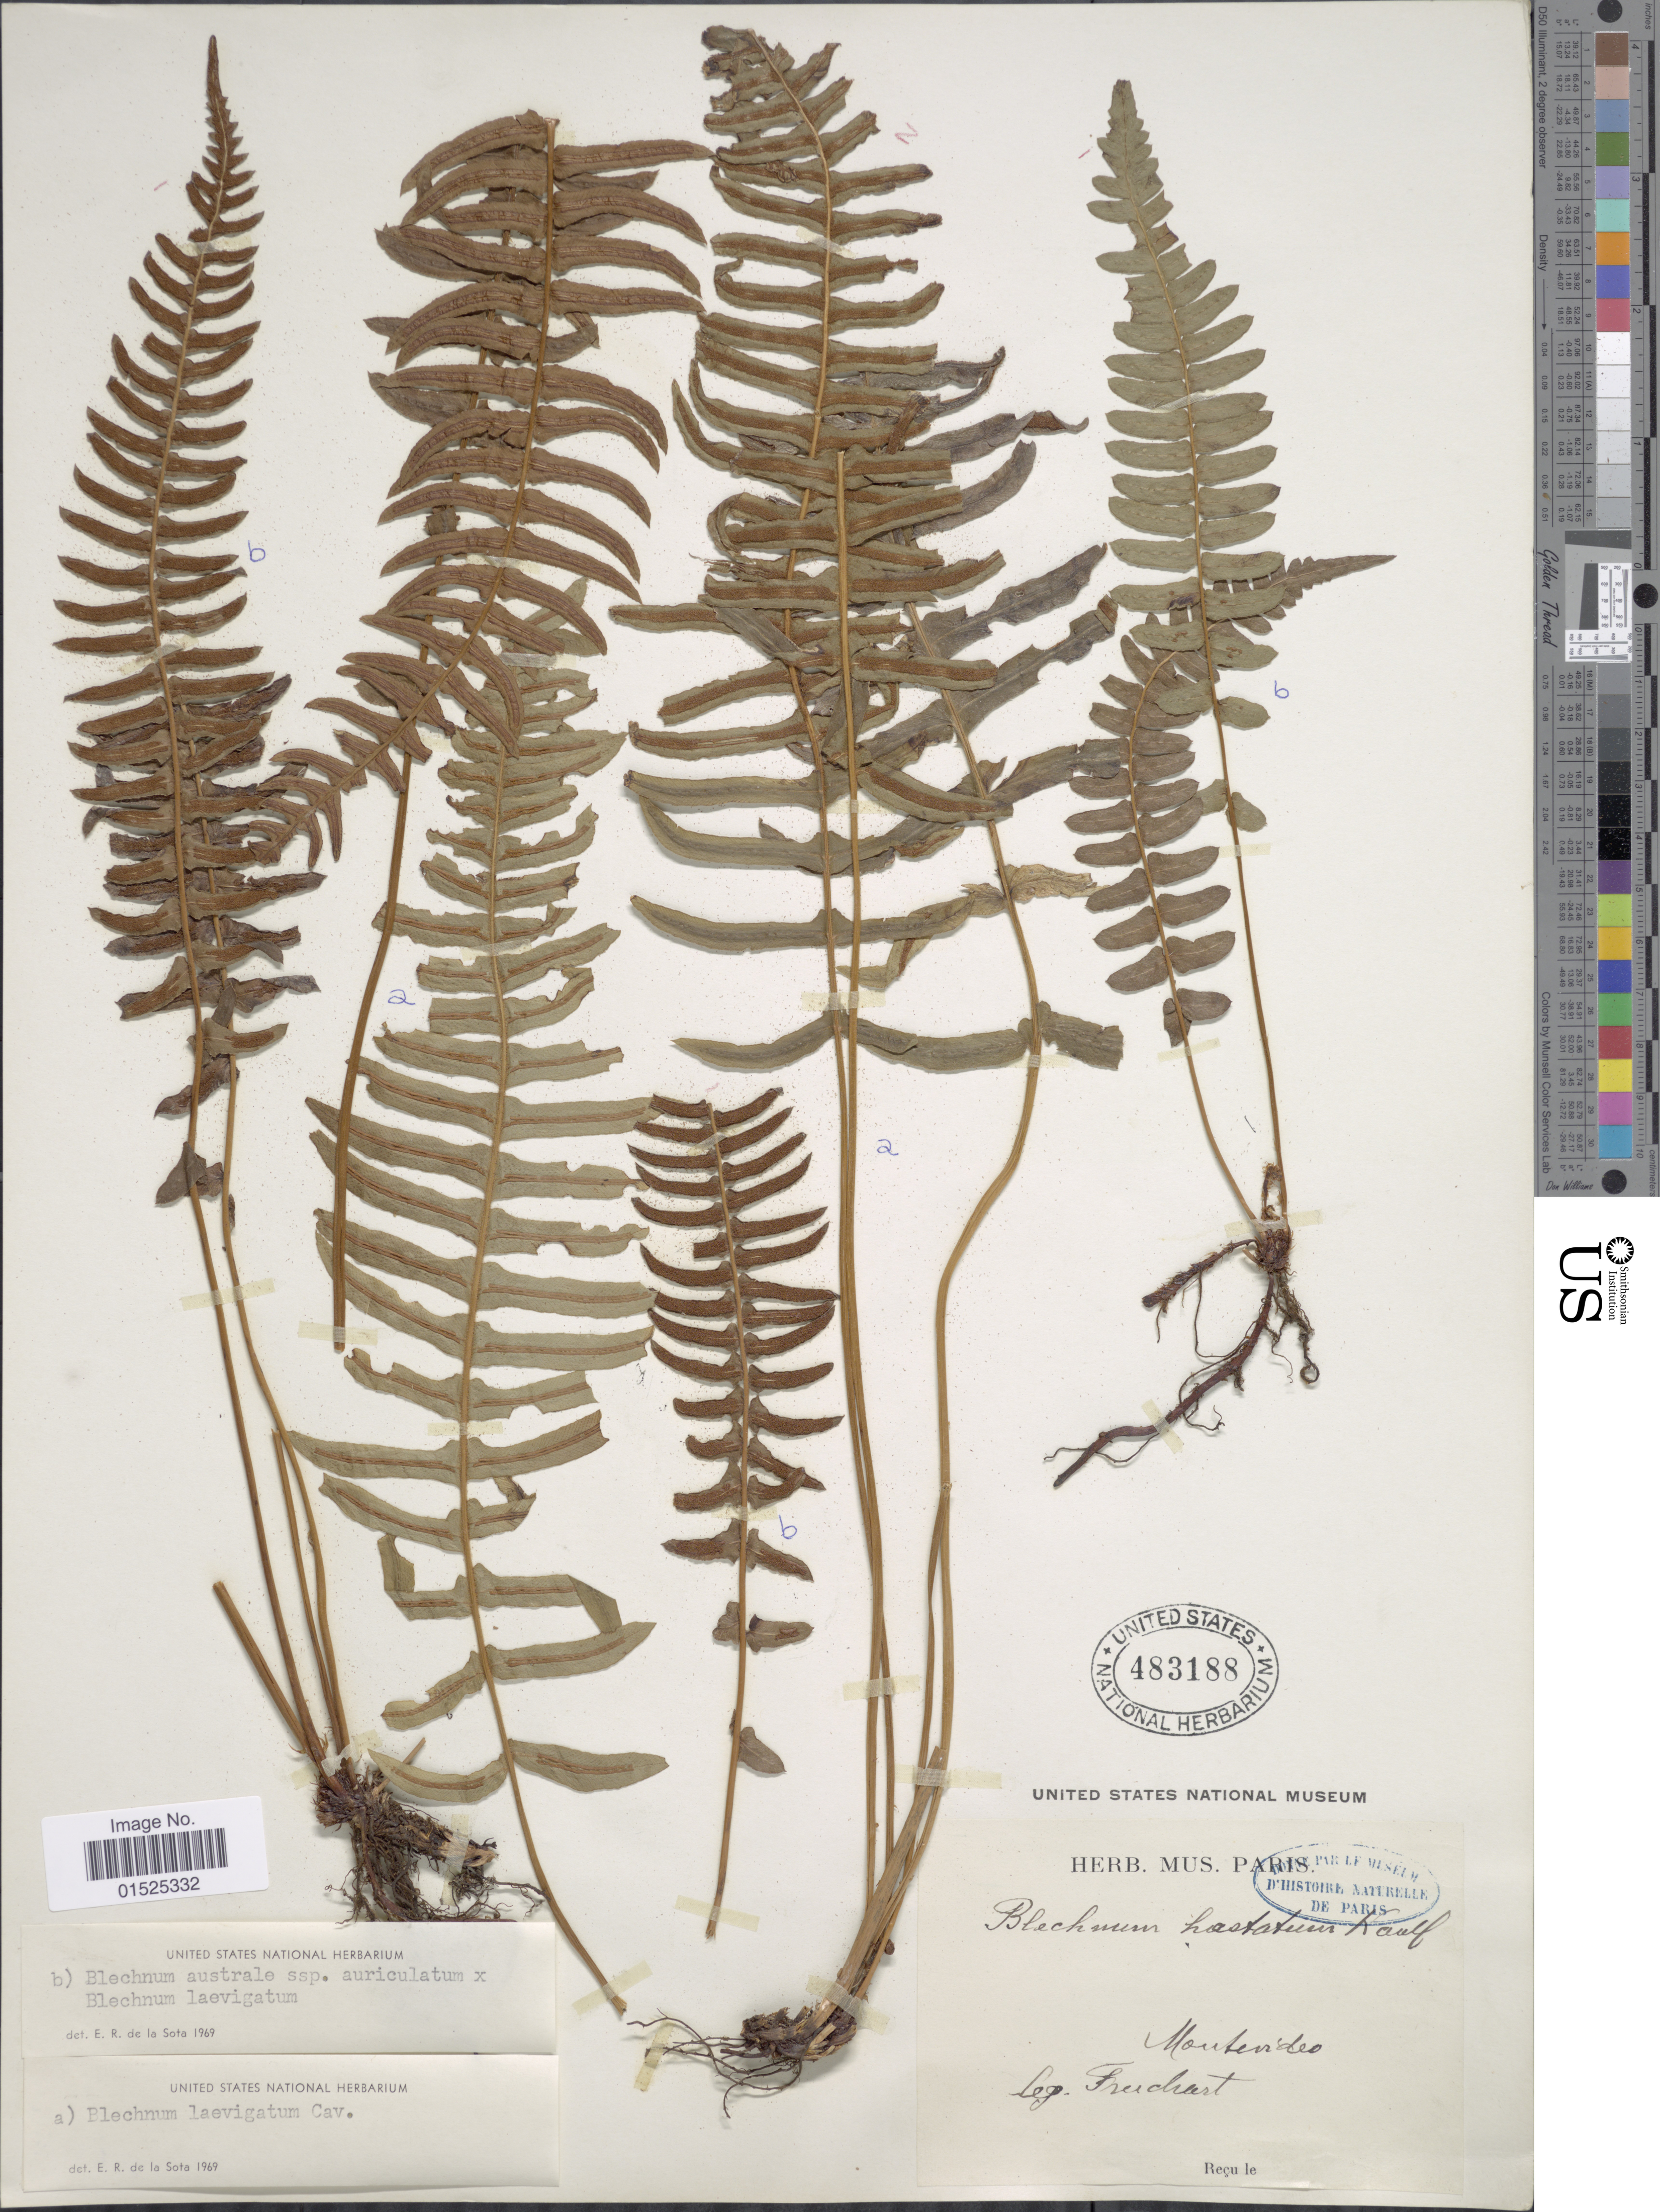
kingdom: Plantae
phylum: Tracheophyta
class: Polypodiopsida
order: Polypodiales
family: Blechnaceae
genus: Blechnum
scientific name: Blechnum australe subsp. auriculatum x B. laevigatum Cav.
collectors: Freichart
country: Uruguay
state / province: Montevideo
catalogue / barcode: US 483188